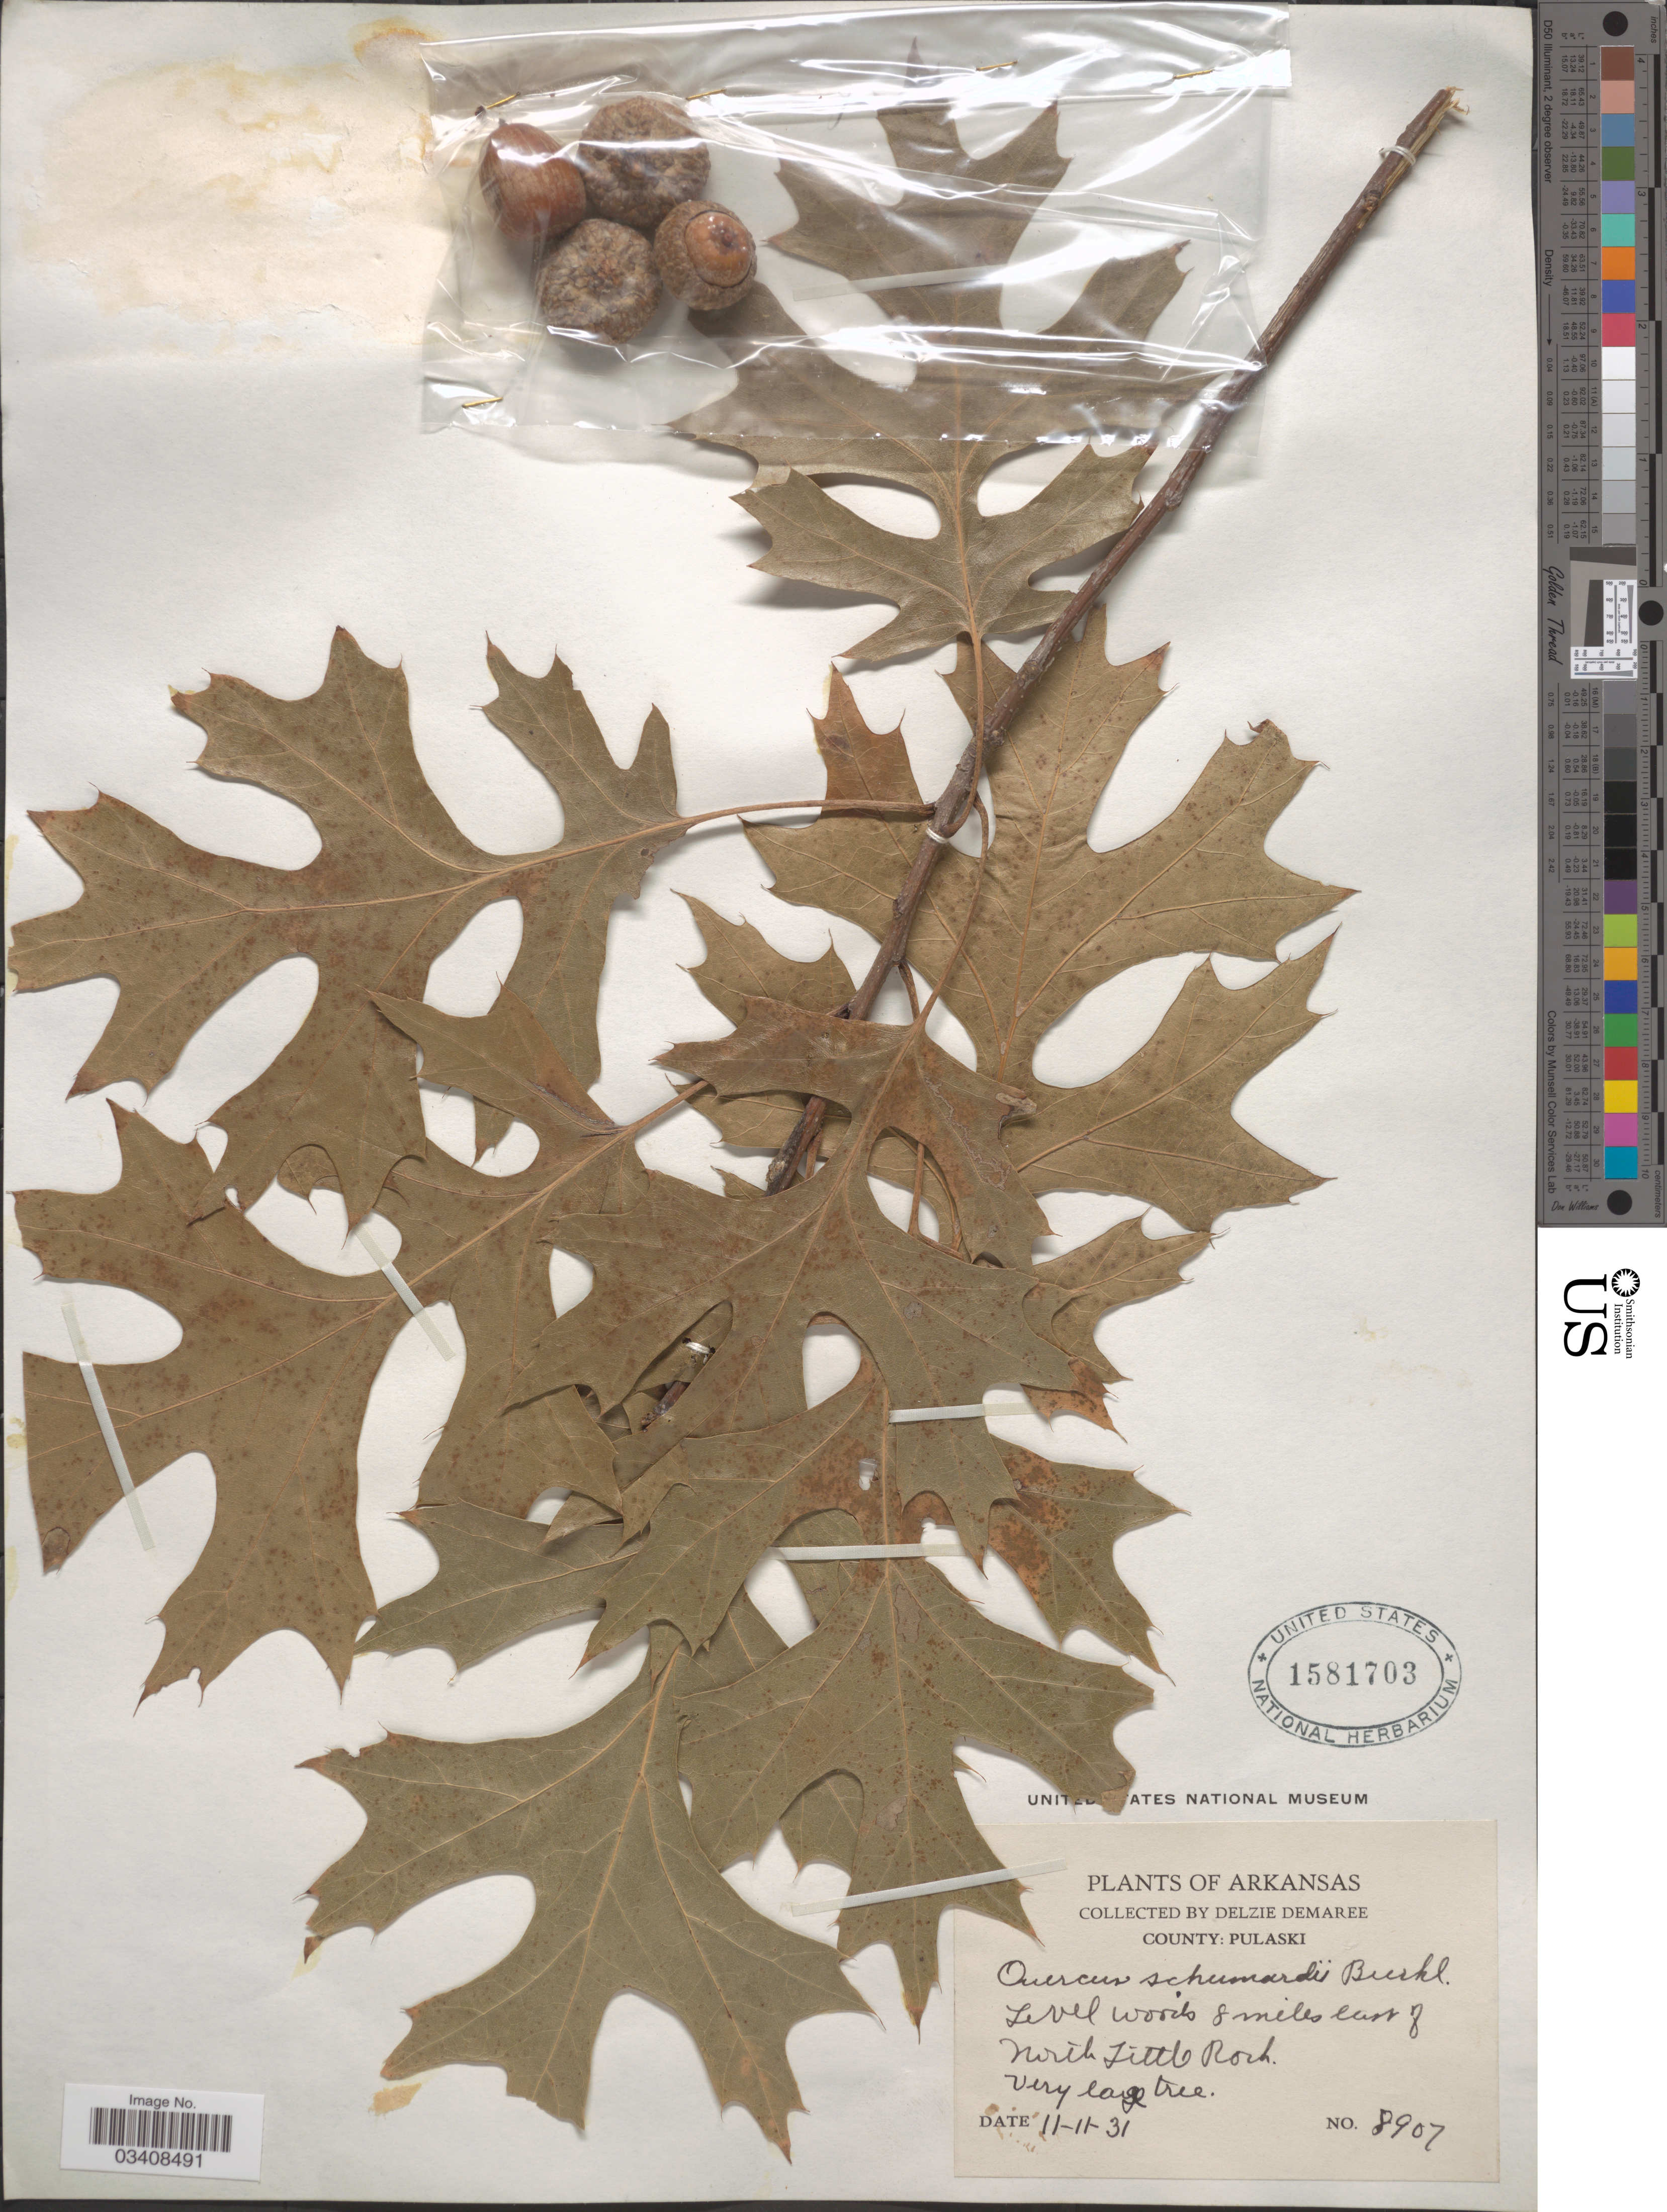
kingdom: Plantae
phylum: Tracheophyta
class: Magnoliopsida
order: Fagales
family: Fagaceae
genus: Quercus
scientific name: Quercus shumardii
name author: Buckley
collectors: D. Demaree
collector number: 8907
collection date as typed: Transcribed d/m/y: 11/11/31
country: United States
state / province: Arkansas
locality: County: Pulaski. Level woods 8 miles east of North Little Rock.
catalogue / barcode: US 1581703